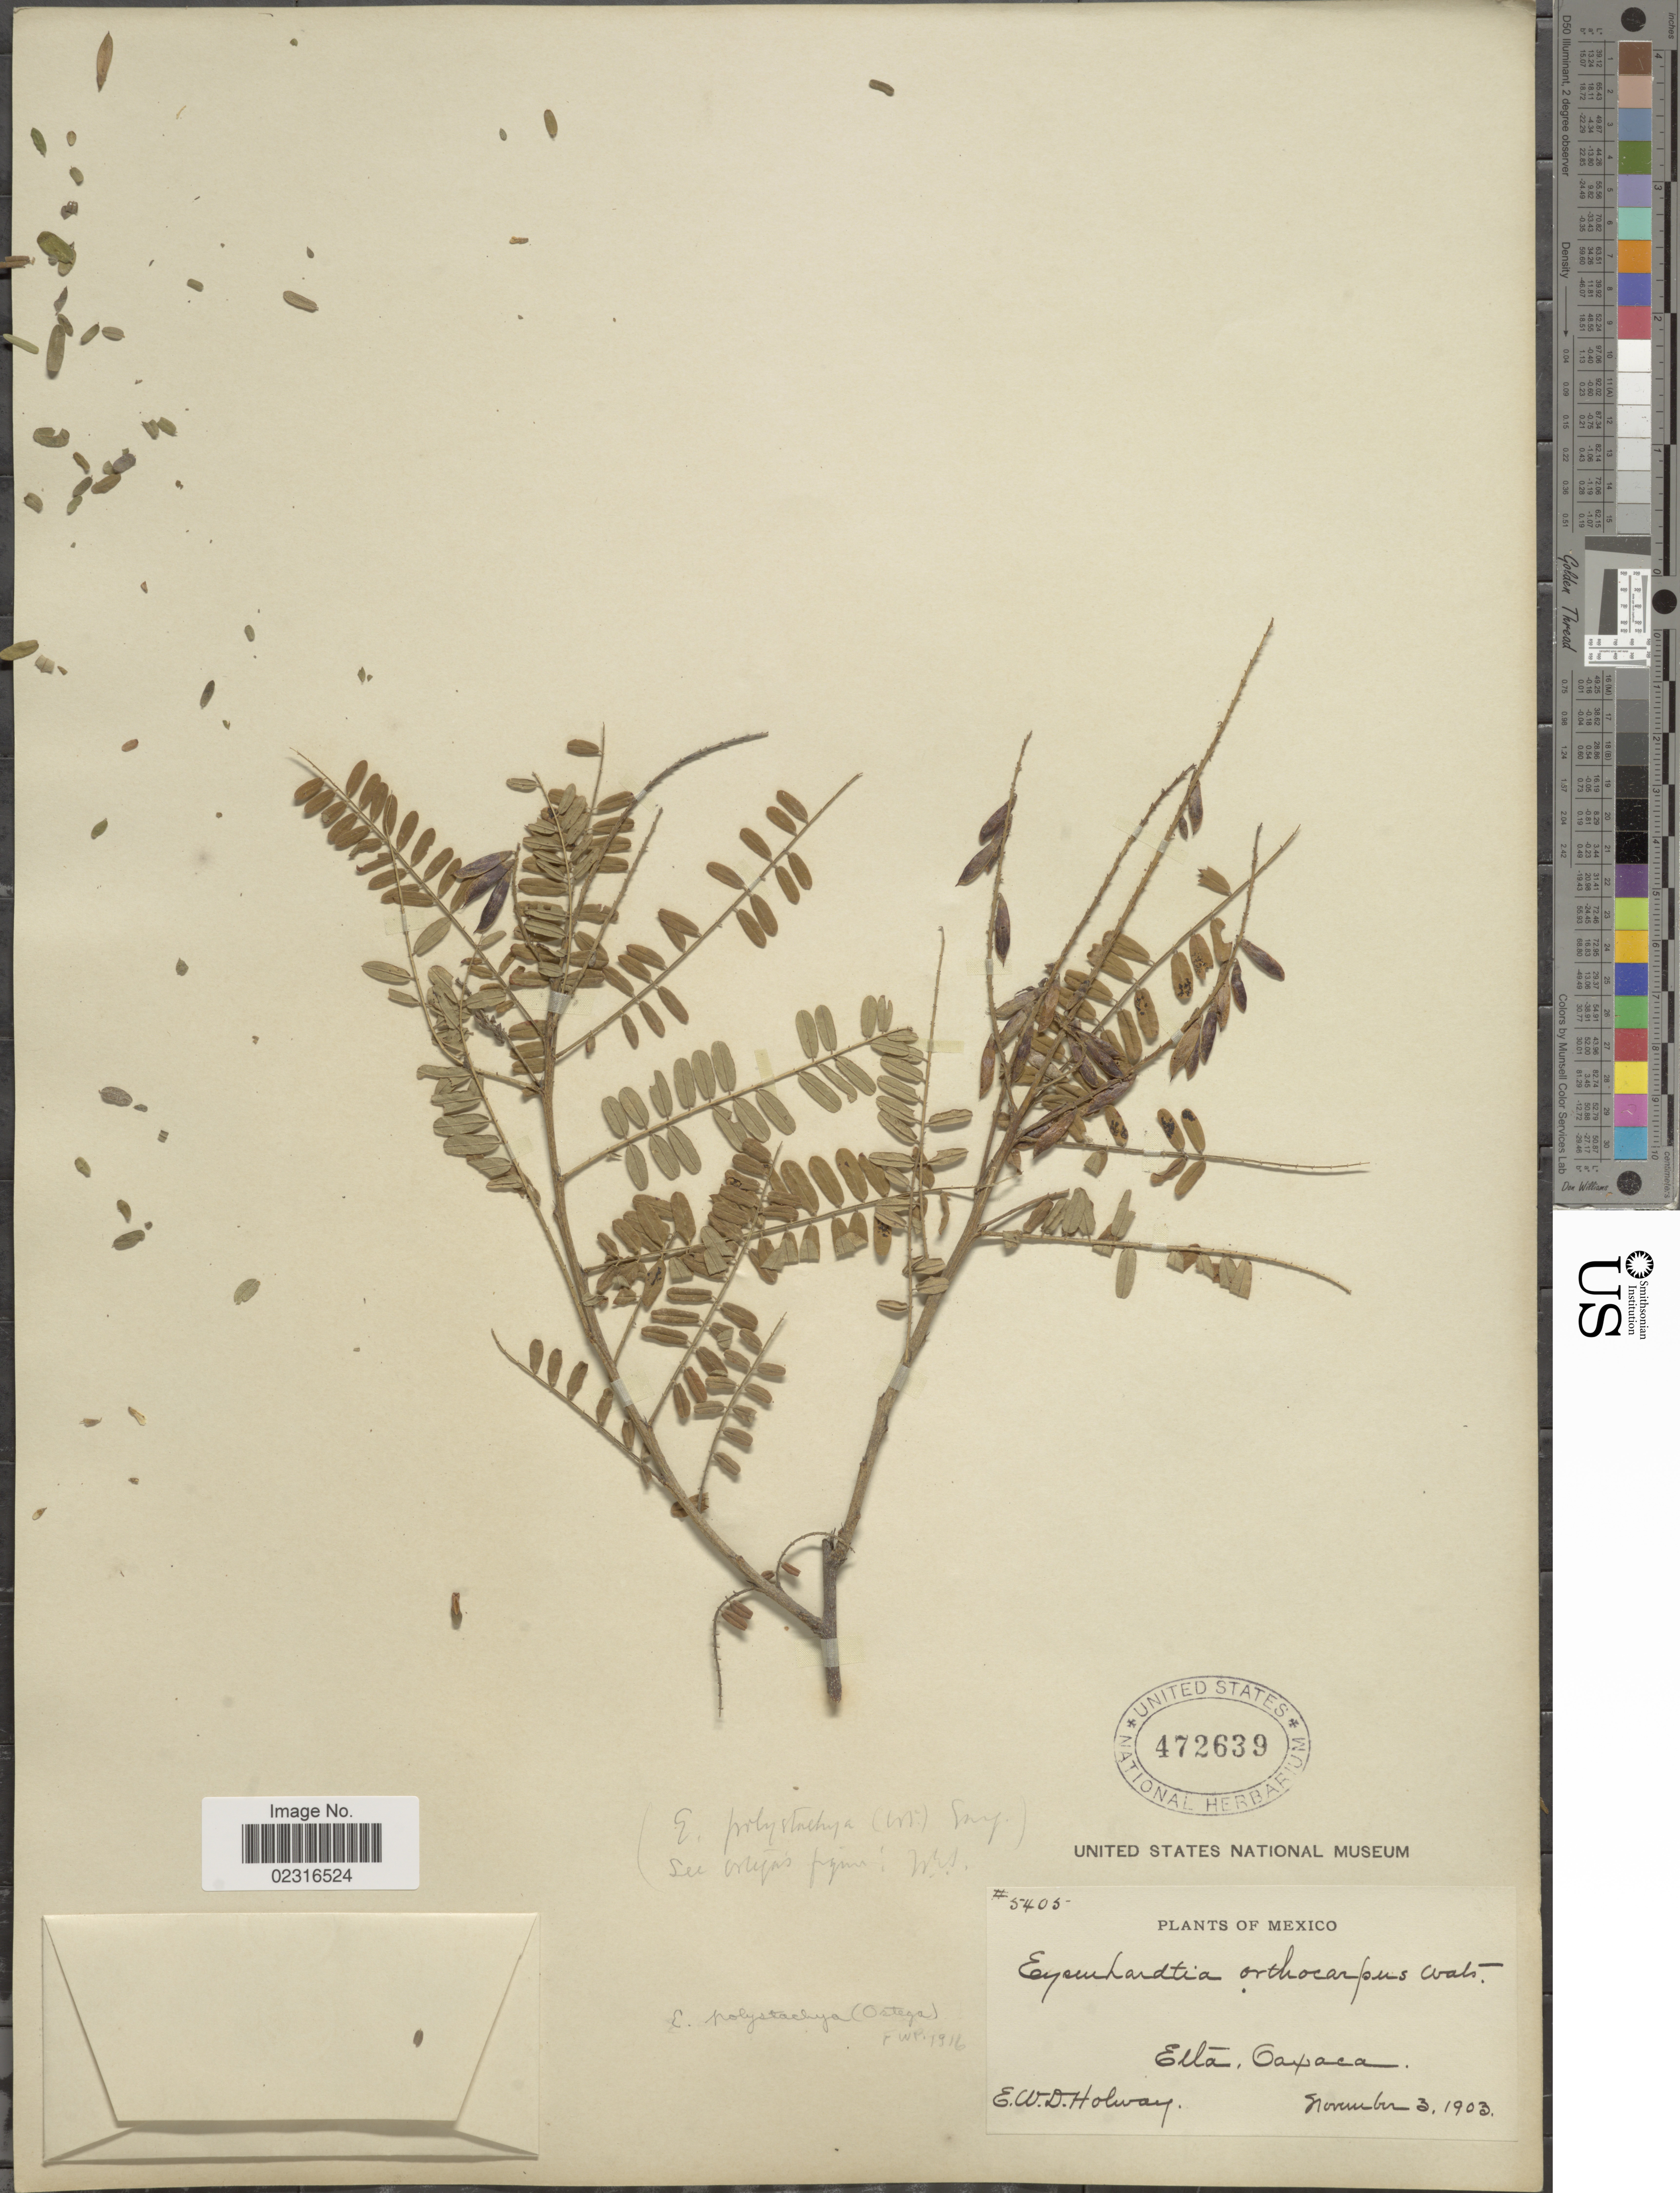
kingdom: Plantae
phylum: Tracheophyta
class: Magnoliopsida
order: Fabales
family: Fabaceae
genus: Eysenhardtia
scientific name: Eysenhardtia polystachya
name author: (Ortega) Sarg.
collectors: E. W. D. Holway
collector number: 5405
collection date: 1903-11-03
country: Mexico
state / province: Oaxaca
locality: Etla.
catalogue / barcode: US 472639